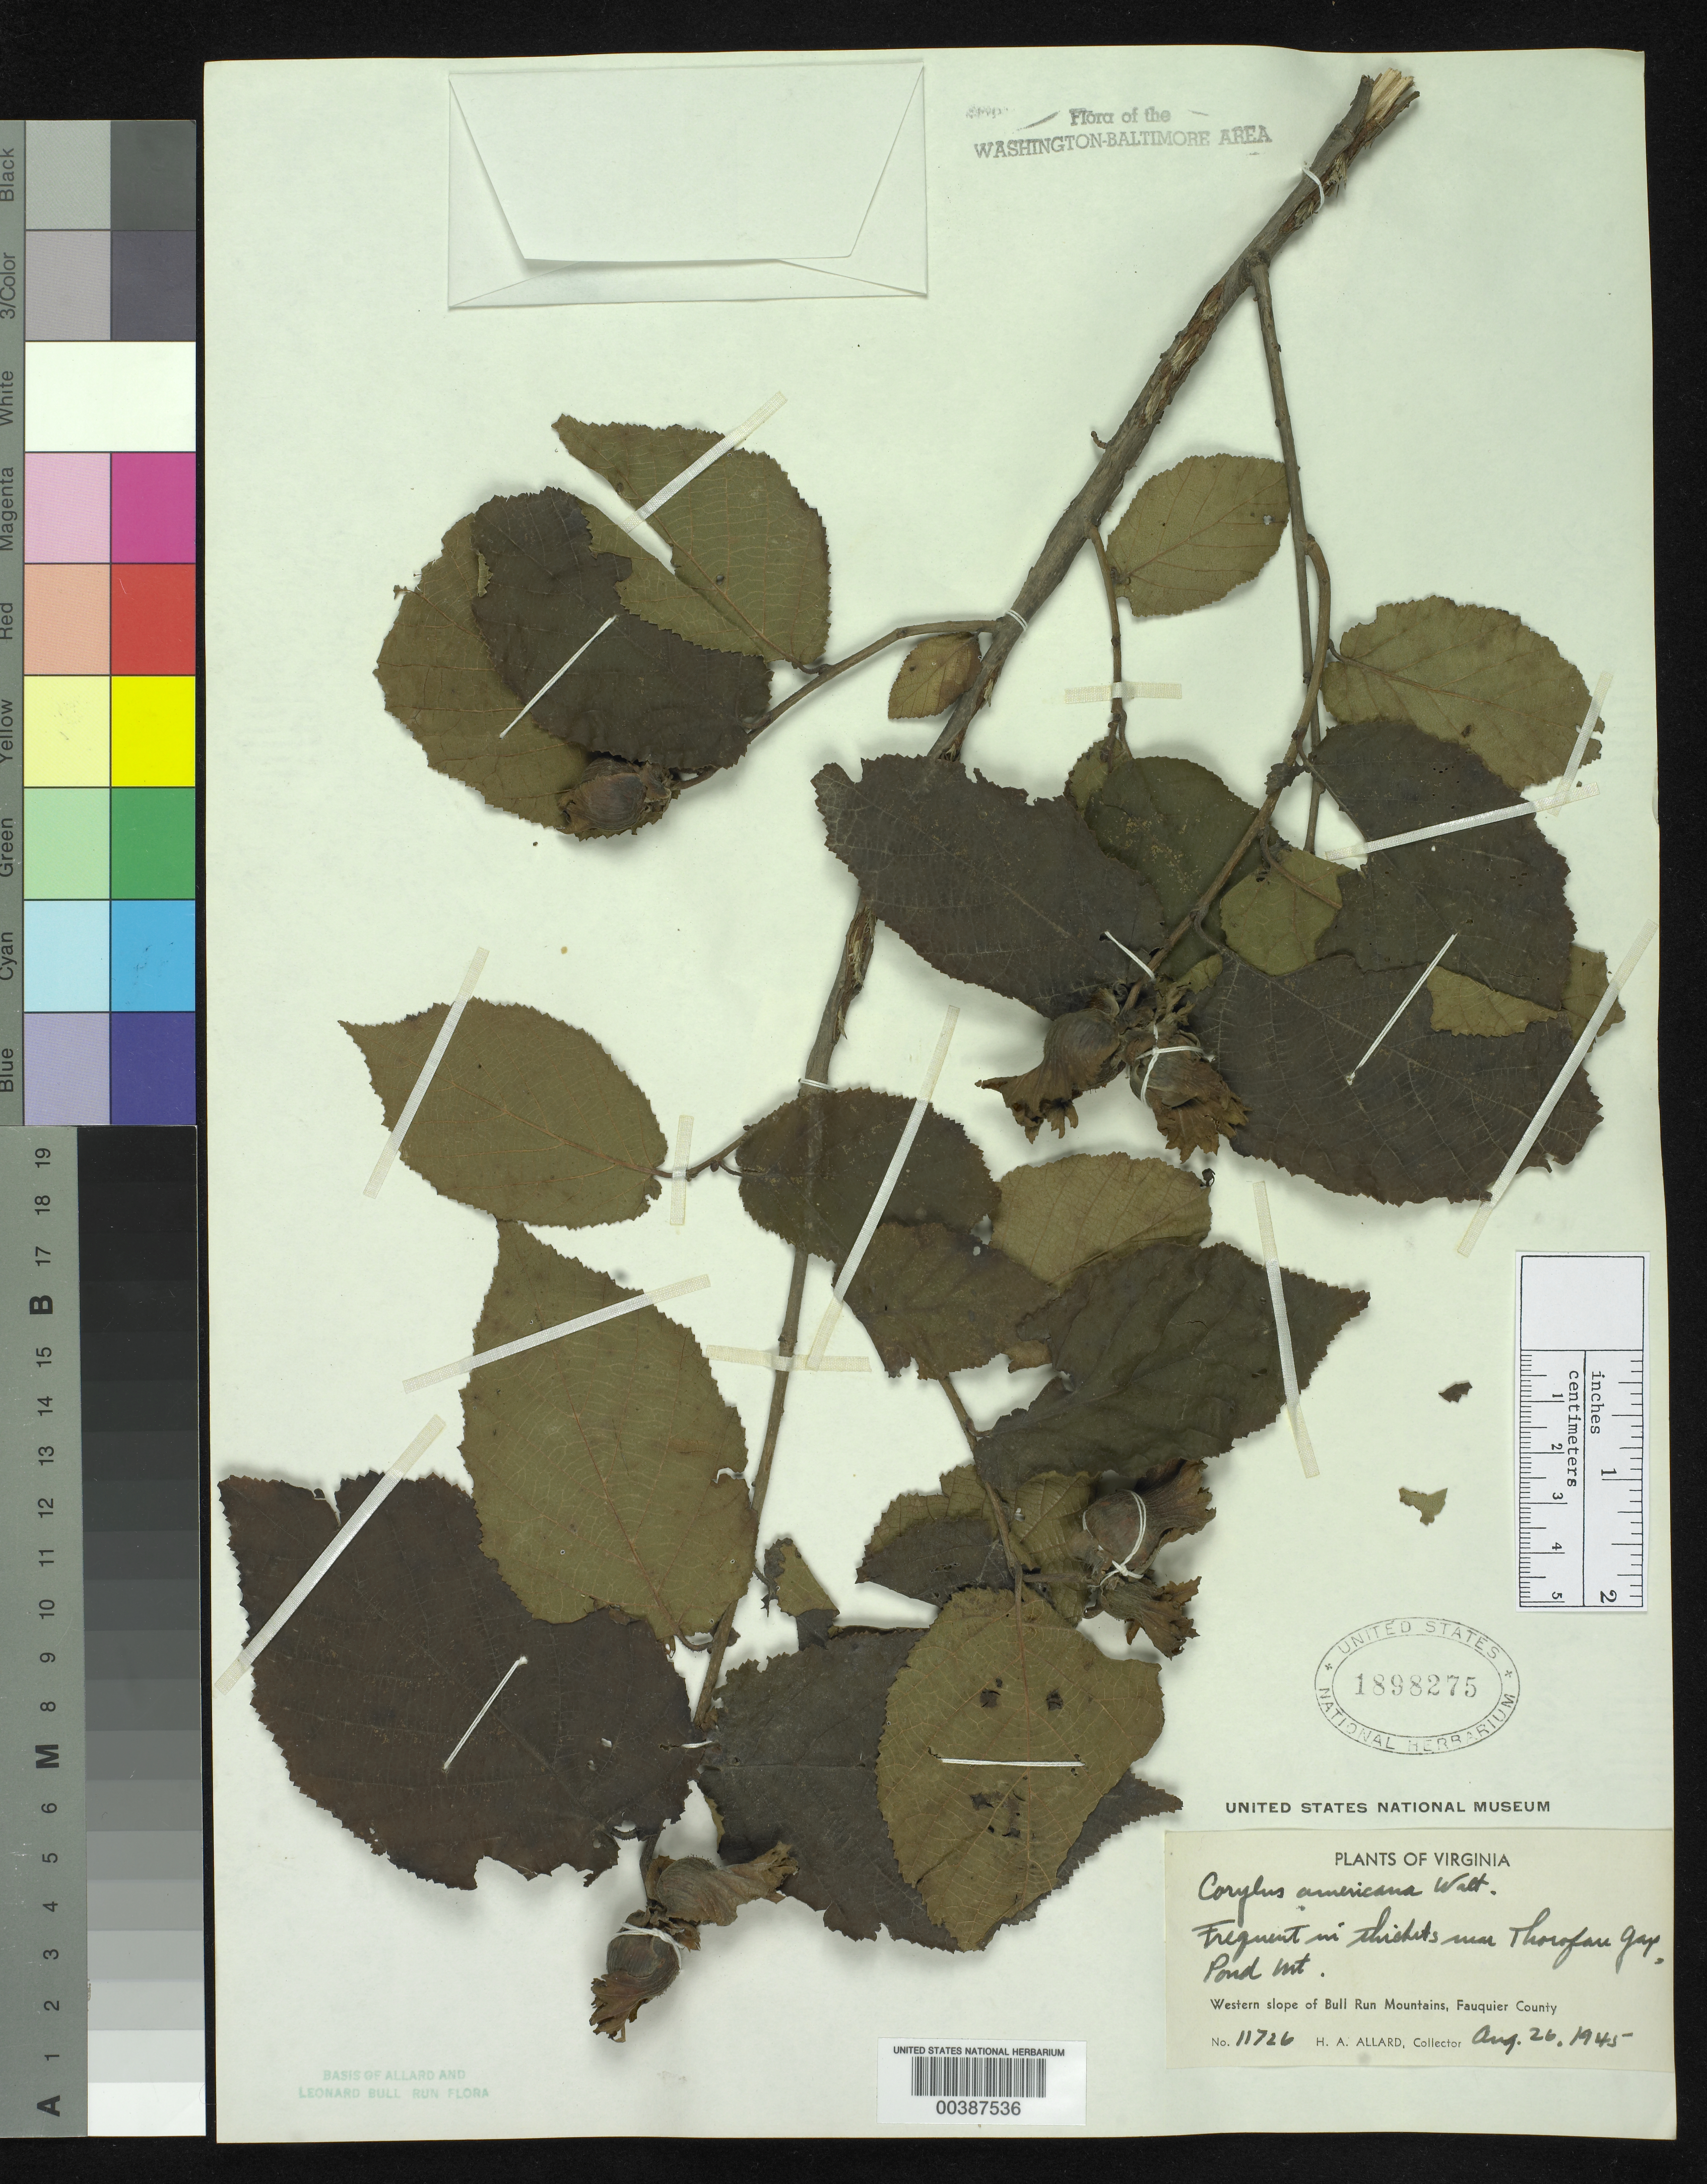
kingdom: Plantae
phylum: Tracheophyta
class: Magnoliopsida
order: Fagales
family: Betulaceae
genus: Corylus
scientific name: Corylus americana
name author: Walter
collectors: H. A. Allard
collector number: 11726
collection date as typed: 26 Aug 1945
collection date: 1945-08-26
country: United States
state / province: Virginia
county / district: Fauquier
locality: Thorofare Gap vicinity, Pond Mountain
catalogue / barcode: US 1898275